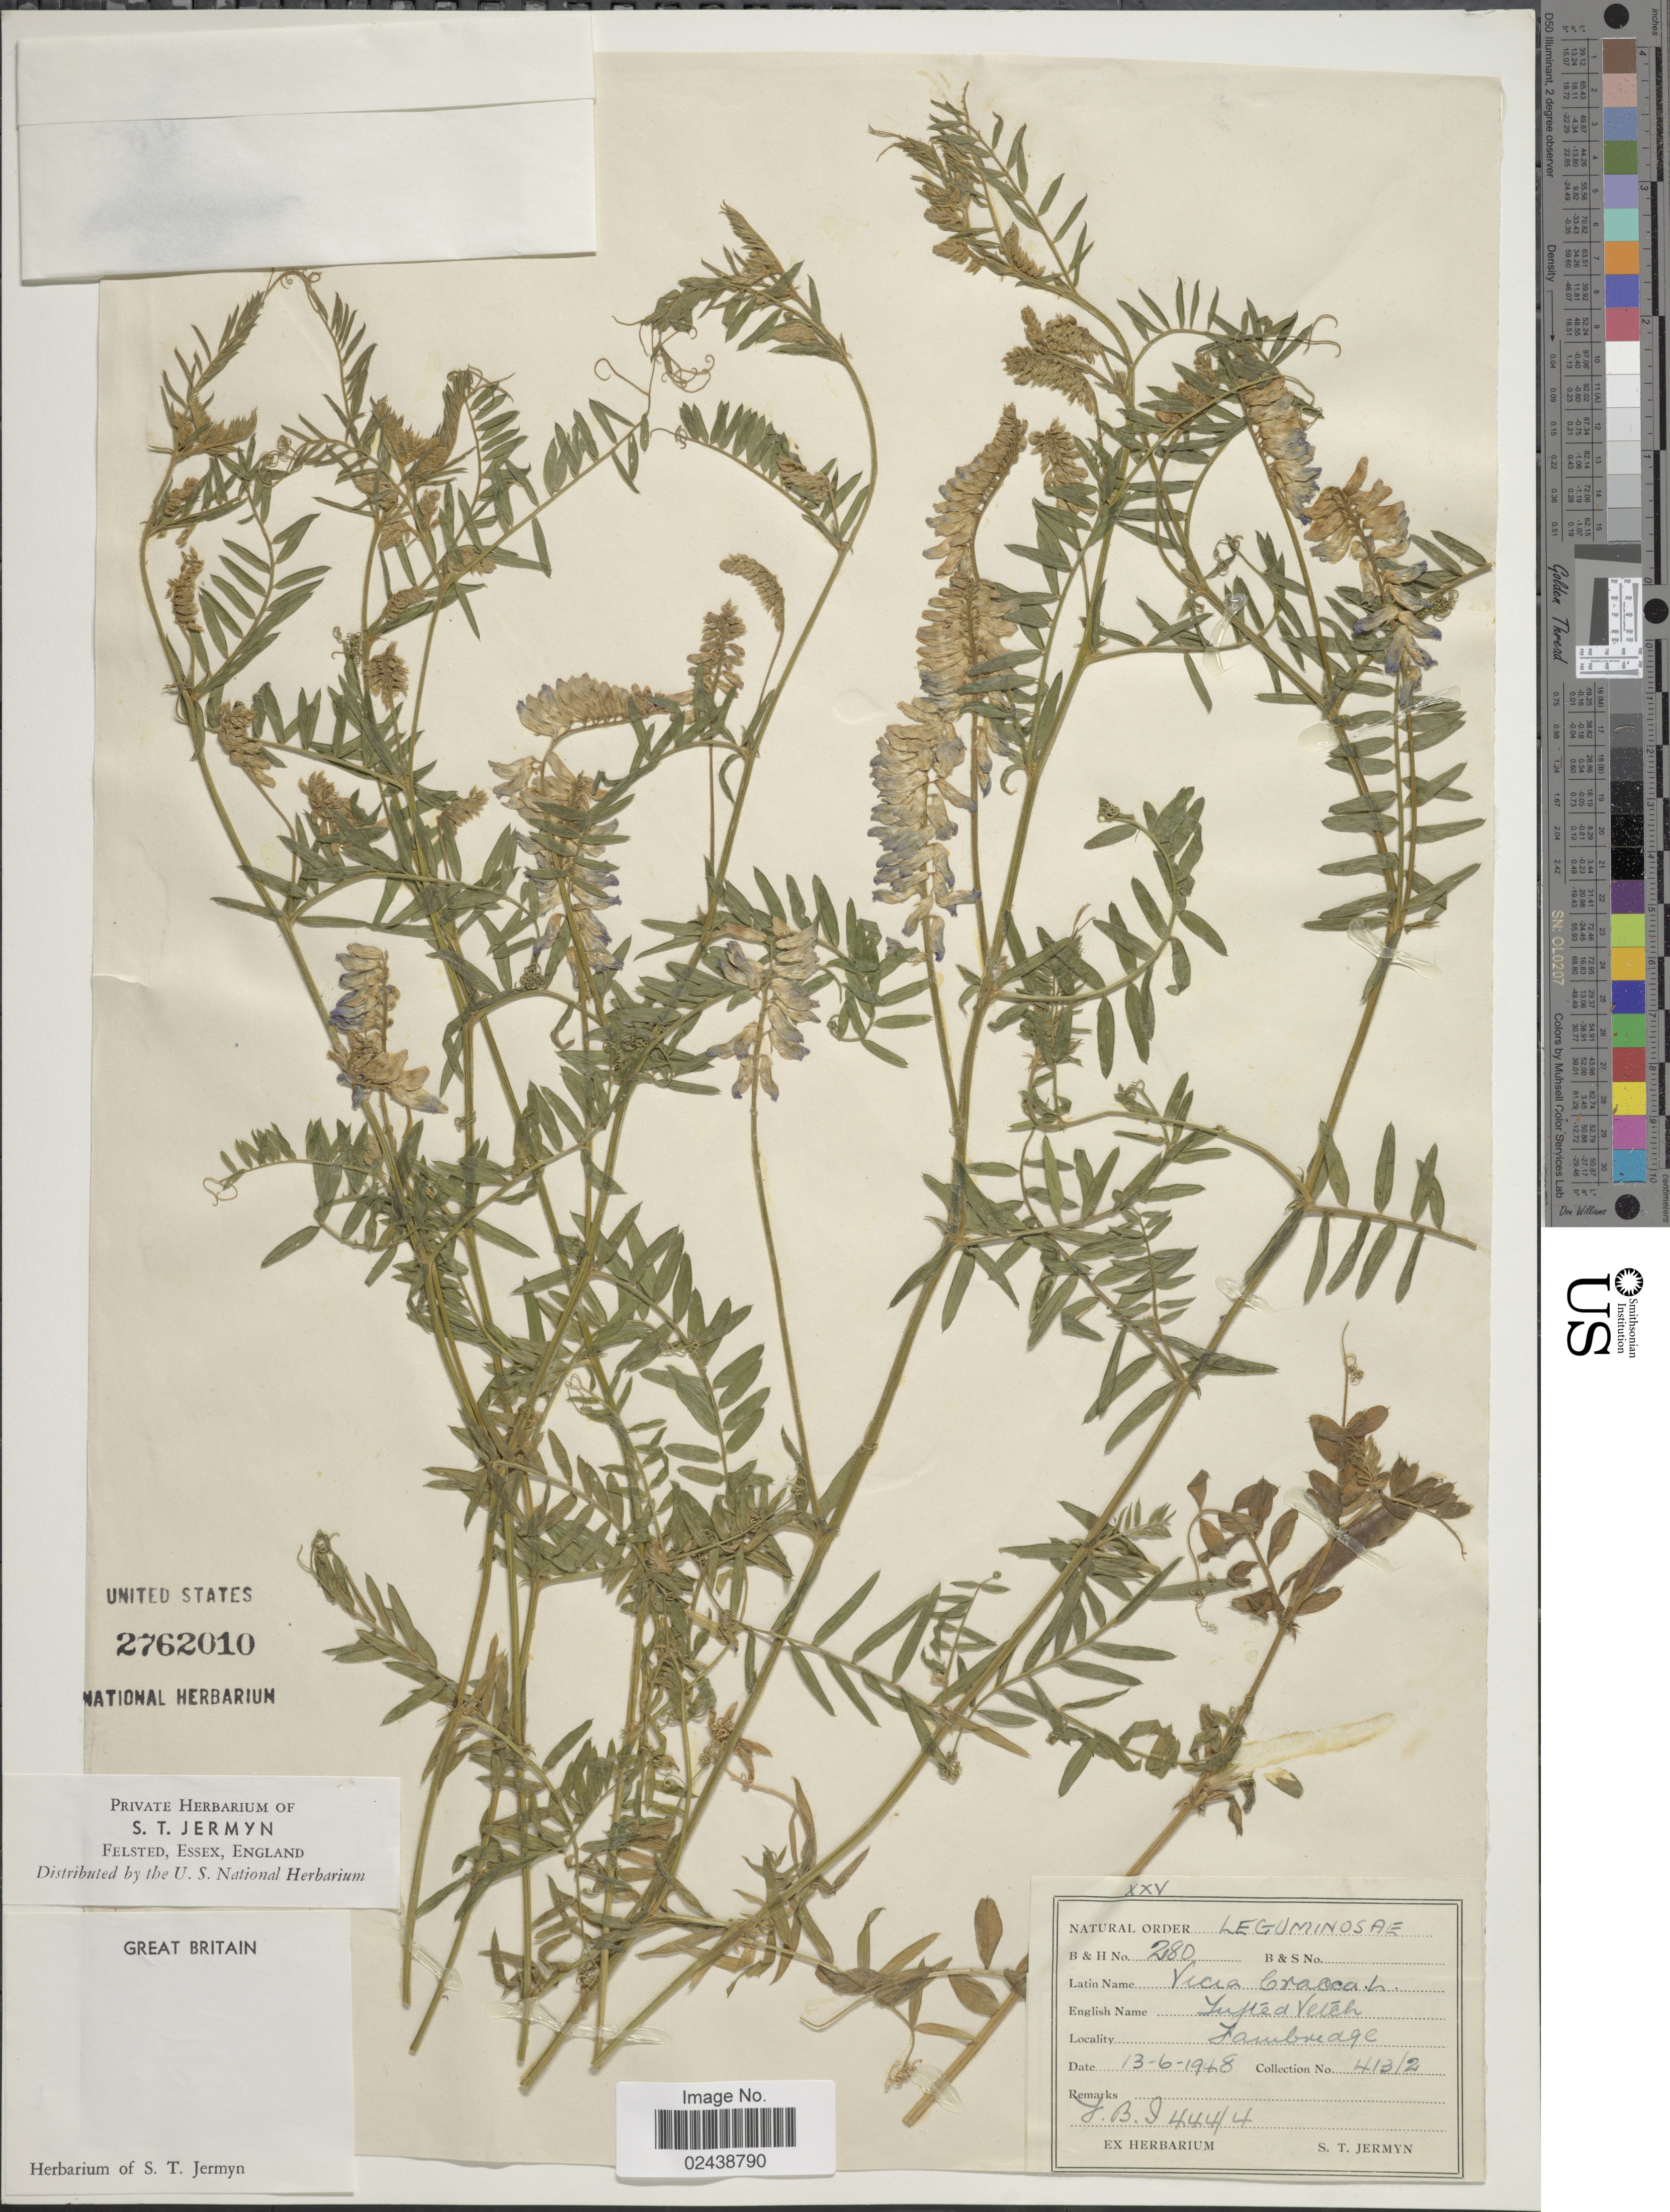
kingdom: Plantae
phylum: Tracheophyta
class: Magnoliopsida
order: Fabales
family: Fabaceae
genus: Vicia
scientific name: Vicia cracca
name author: L.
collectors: S. Jermyn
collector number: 413/2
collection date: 1948-06-13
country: United Kingdom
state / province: England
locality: Cambridge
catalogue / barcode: US 2762010